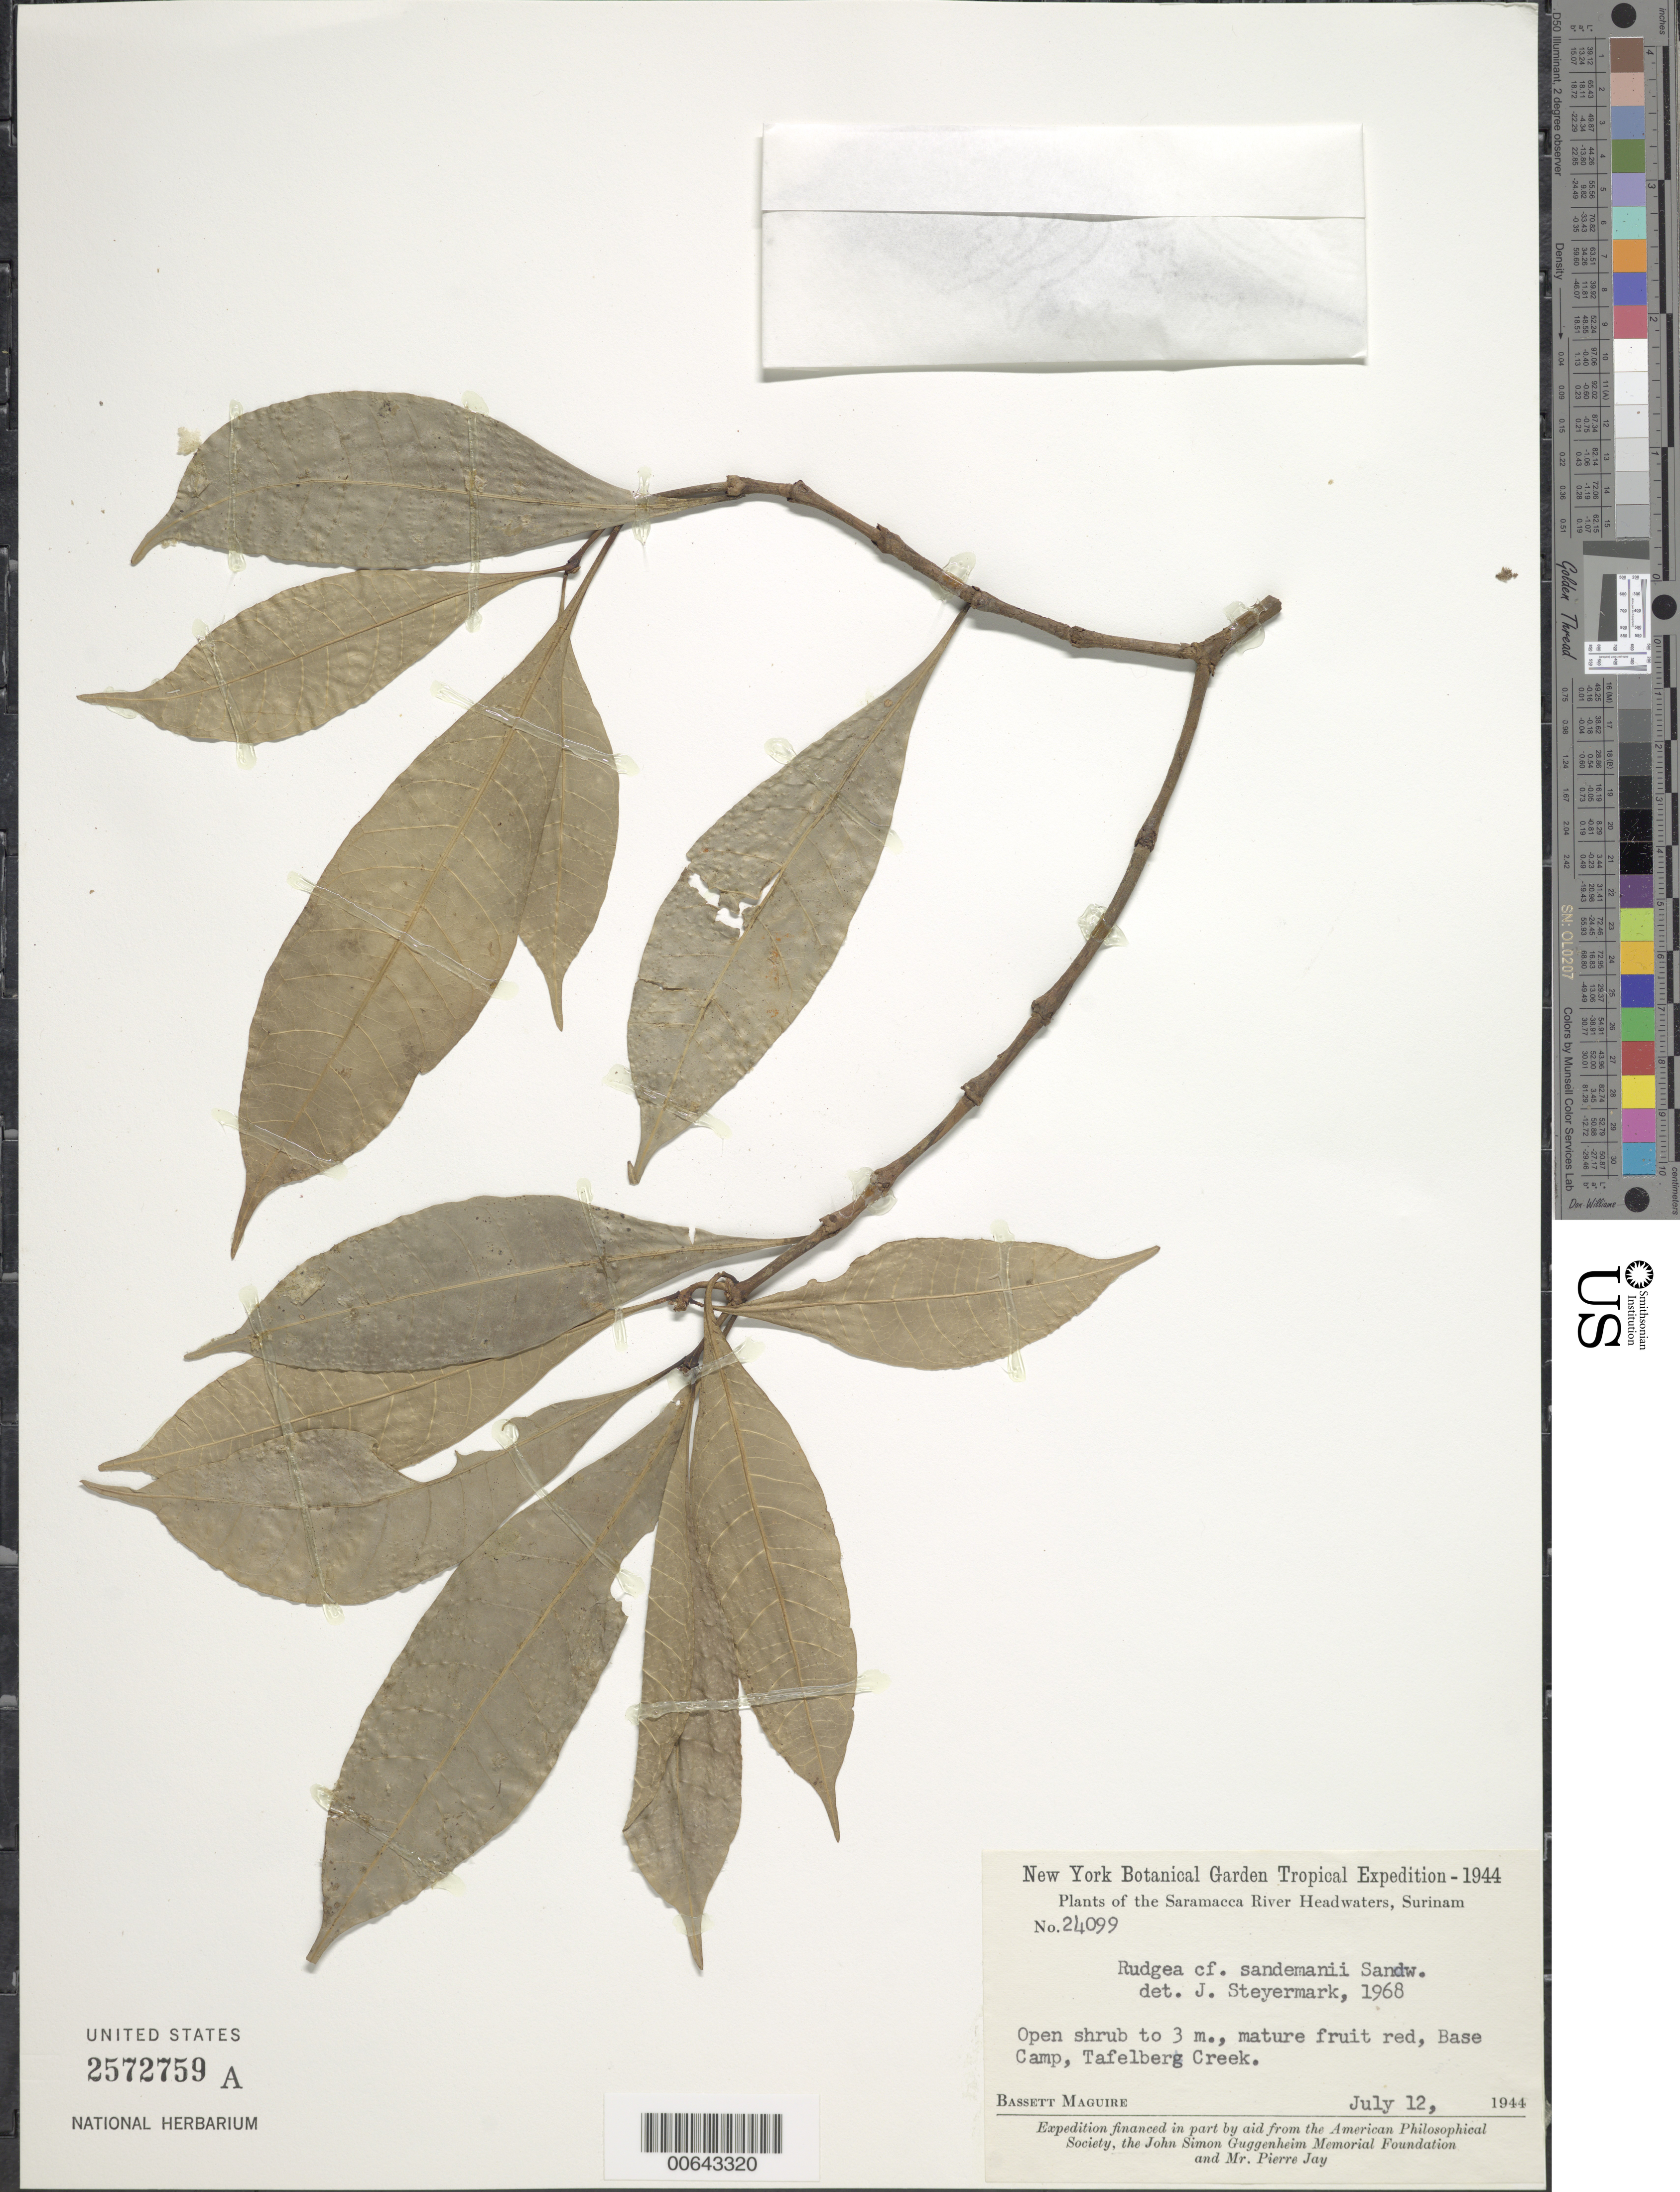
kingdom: Plantae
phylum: Tracheophyta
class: Magnoliopsida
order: Gentianales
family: Rubiaceae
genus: Rudgea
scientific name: Rudgea sandemanii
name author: Sandwith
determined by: Steyermark, Julian A., (VEN)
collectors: B. Maguire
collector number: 24099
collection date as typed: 12-Jul-44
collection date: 1944-07-12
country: Suriname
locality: Saramacca River, Tafelberg Creek, vicinity of Base Camp 1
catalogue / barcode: US 2572759A